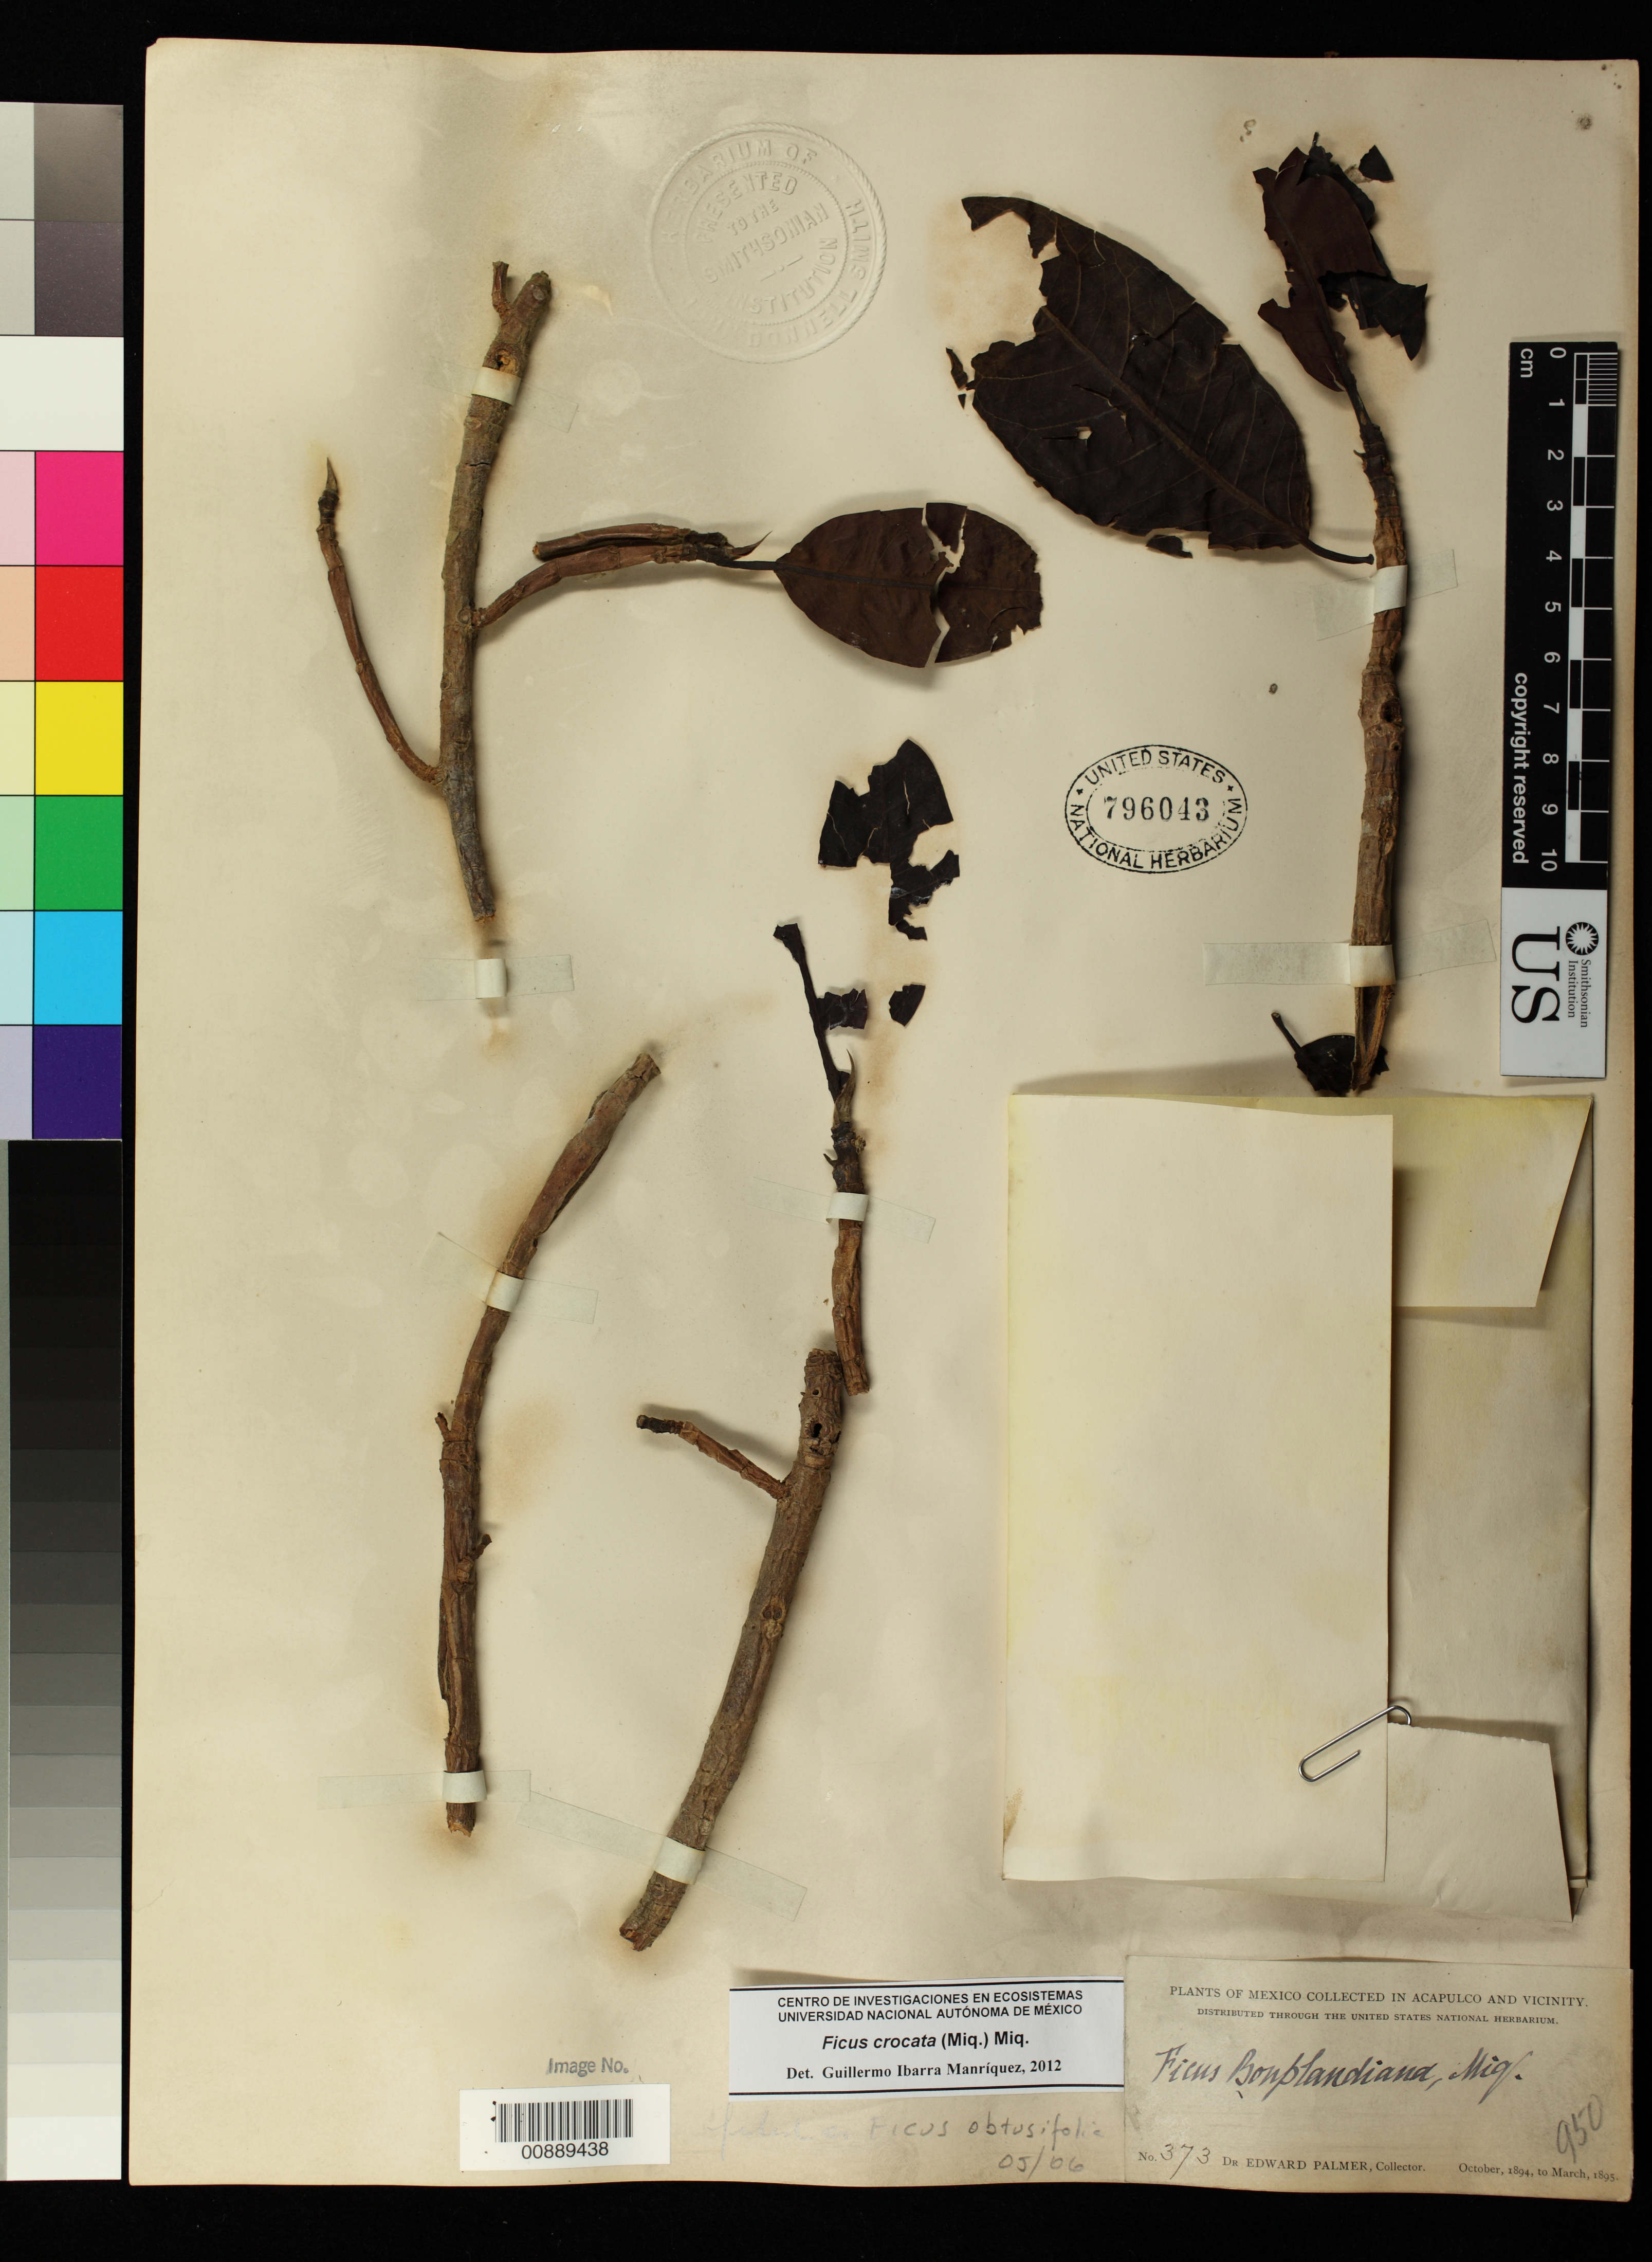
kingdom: Plantae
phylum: Tracheophyta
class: Magnoliopsida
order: Rosales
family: Moraceae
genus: Ficus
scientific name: Ficus crocata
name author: (Miq.) Miq.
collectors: E. Palmer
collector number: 373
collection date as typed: Oct 1894 to -- Mar 1895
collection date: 1894-10/1895-03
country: Mexico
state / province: Guerrero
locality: Acapulco, Guerrero and vicinity.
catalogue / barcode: US 796043